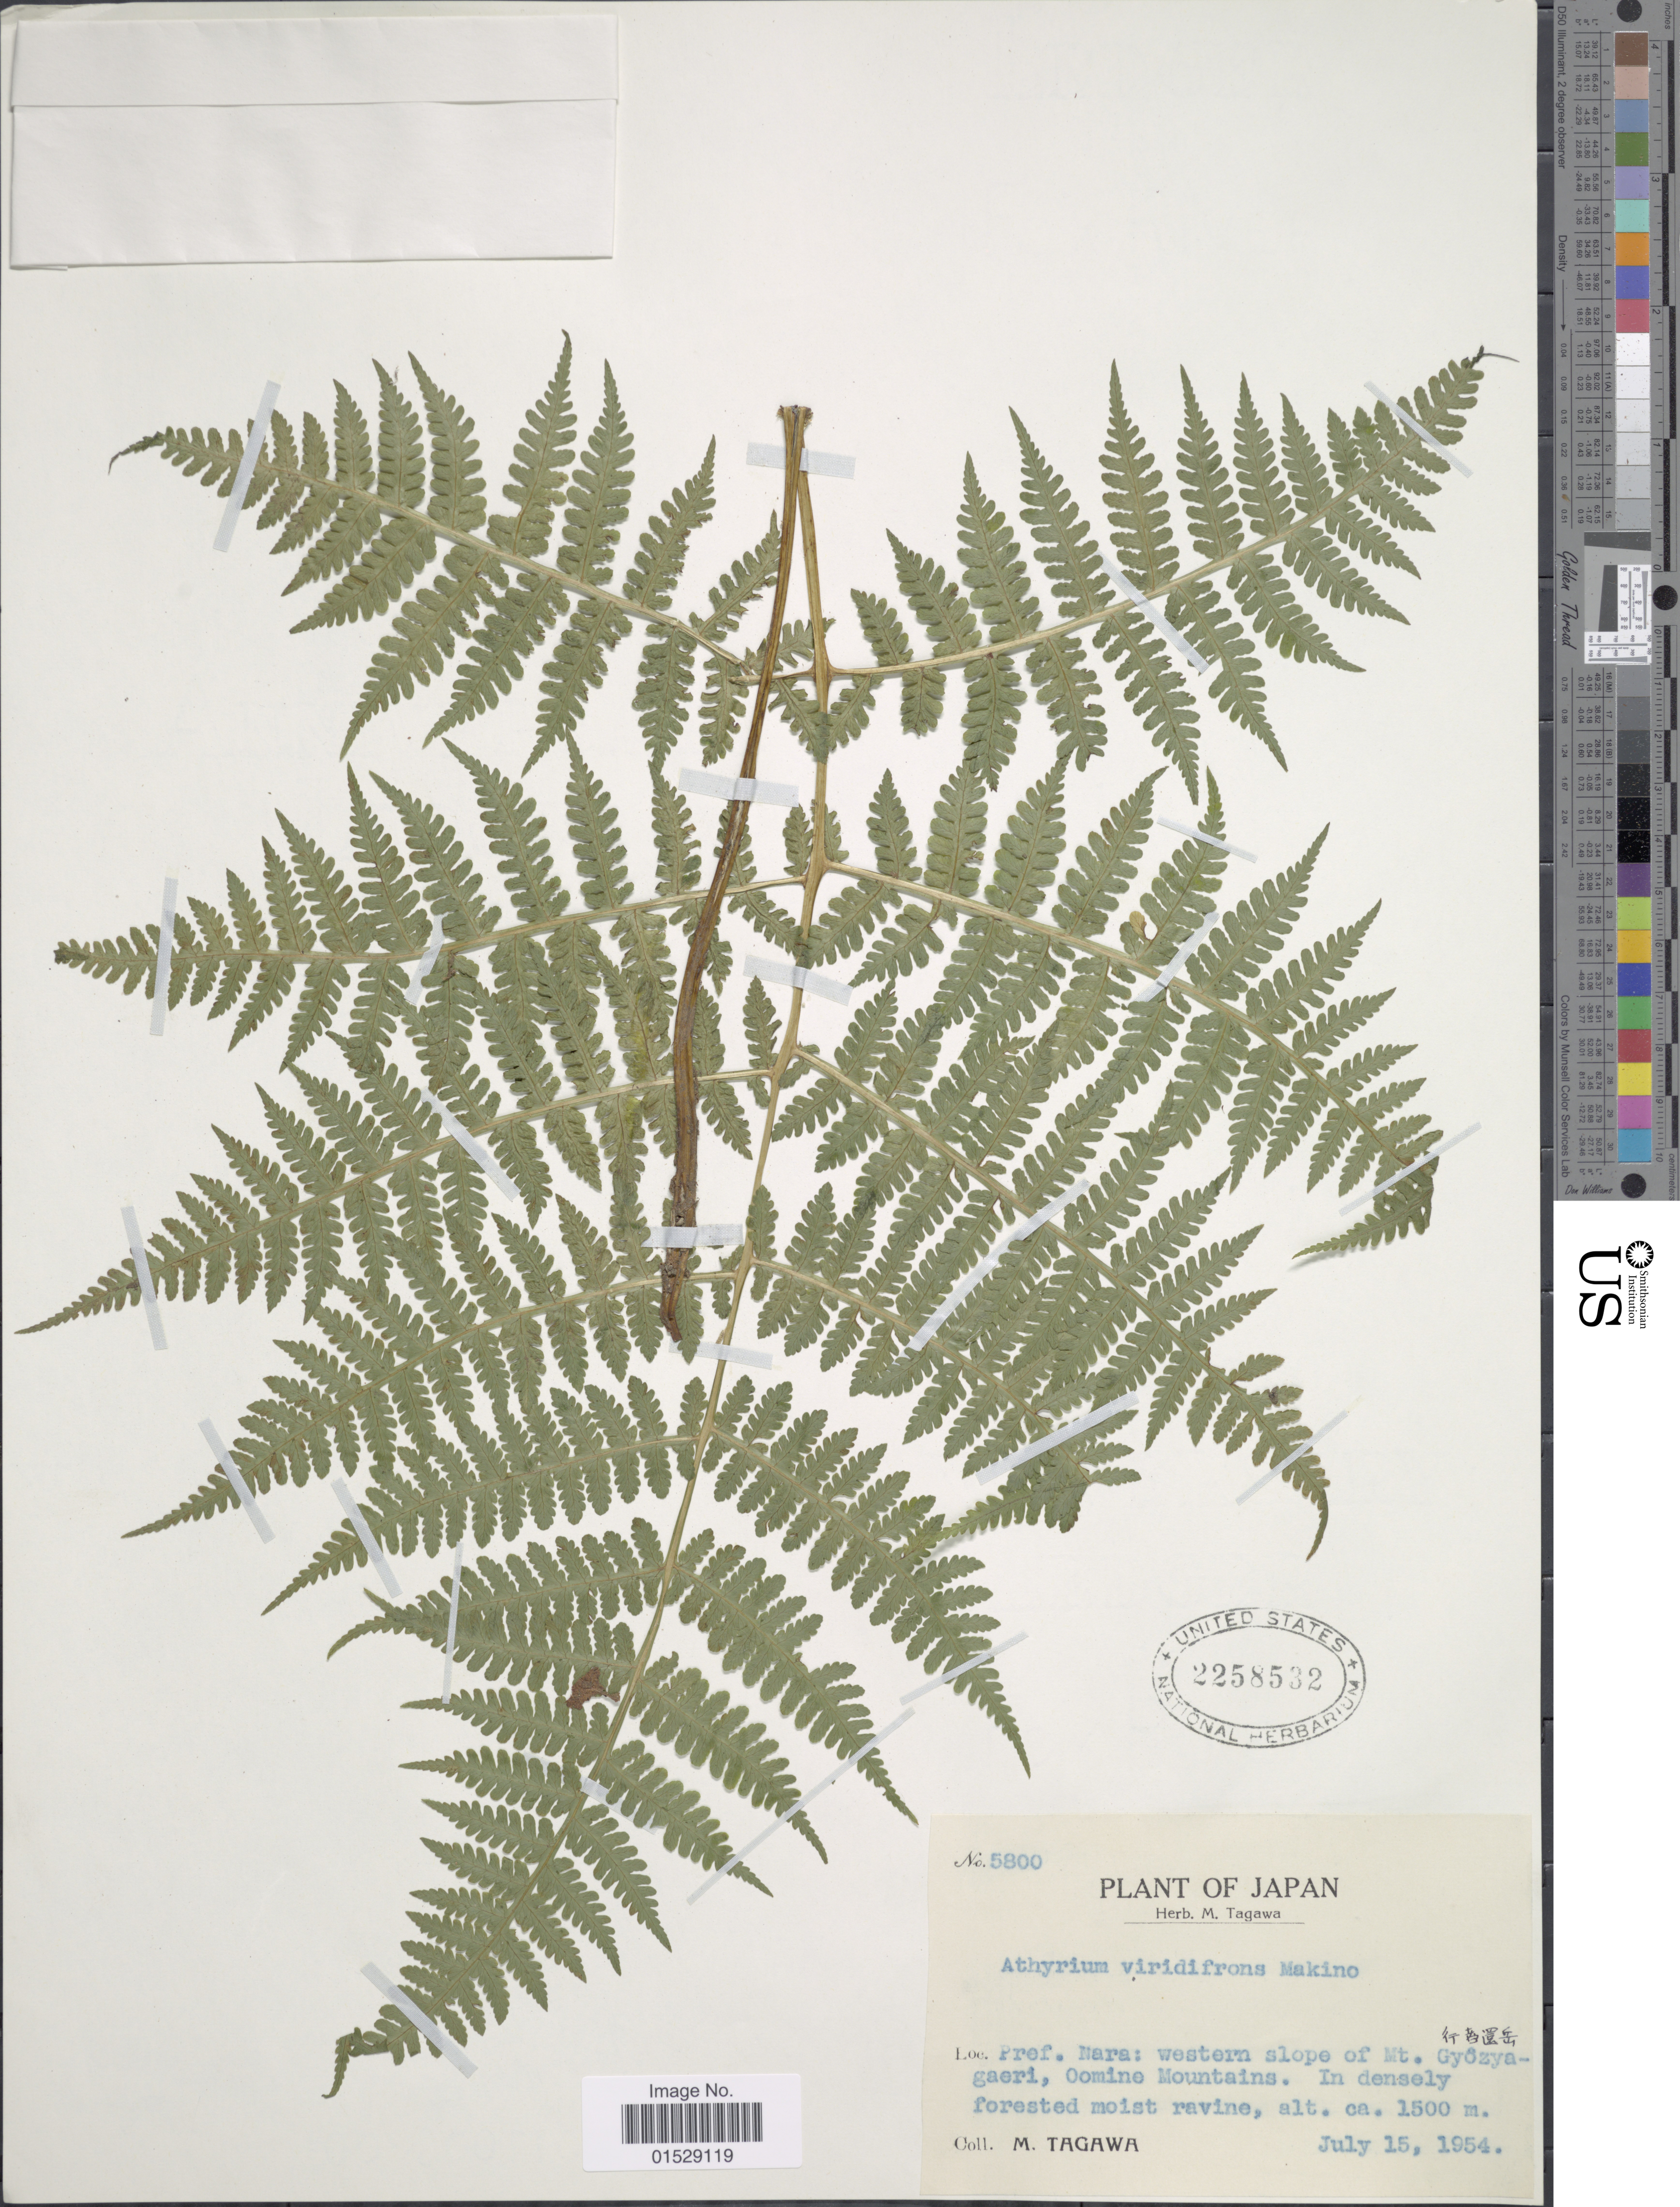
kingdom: Plantae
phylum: Tracheophyta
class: Polypodiopsida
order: Polypodiales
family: Athyriaceae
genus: Deparia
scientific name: Deparia viridifrons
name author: (Makino) M. Kato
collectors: M. Tagawa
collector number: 5800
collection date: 1954-07-15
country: Japan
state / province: Nara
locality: Pref. Nara: western slope of Mt. Gyozyagaeri, Oomine Mountains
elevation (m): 1500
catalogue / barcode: US 2258532